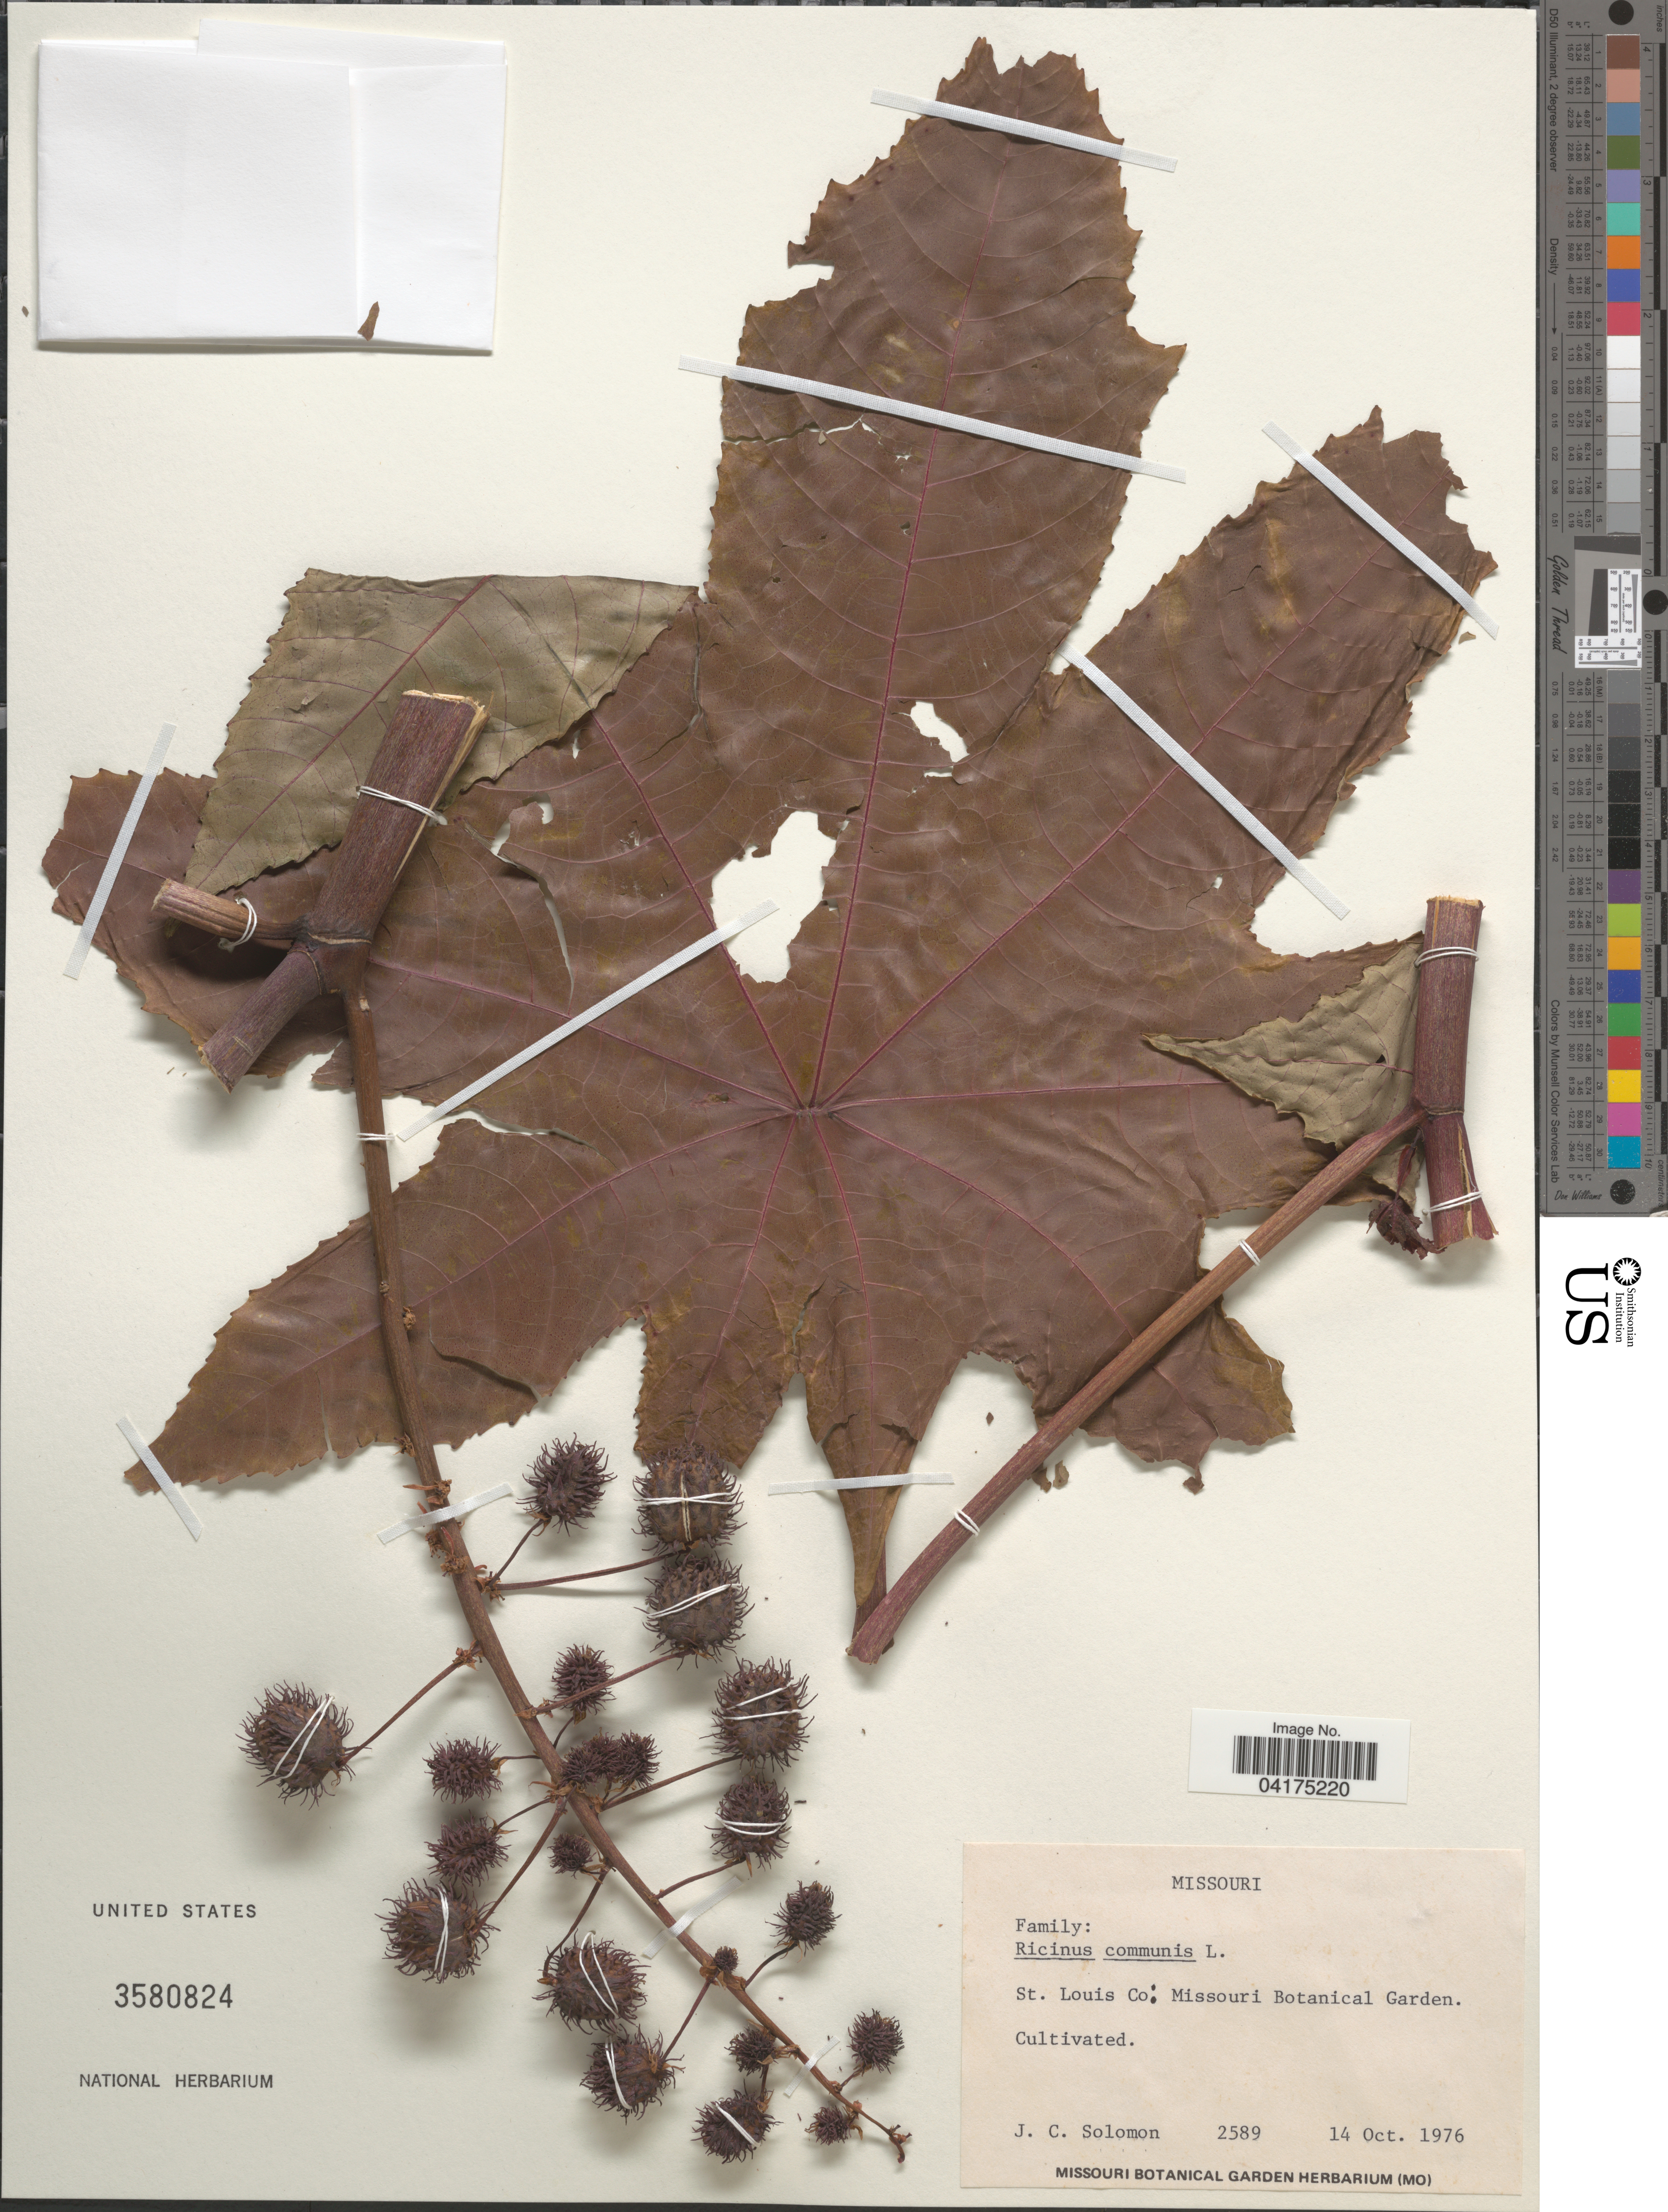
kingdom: Plantae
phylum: Tracheophyta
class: Magnoliopsida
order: Malpighiales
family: Euphorbiaceae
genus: Ricinus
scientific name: Ricinus communis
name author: L.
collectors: J. C. Solomon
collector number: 2589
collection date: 1976-10-14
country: United States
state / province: Missouri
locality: St. Louis Co: Missouri Botanical Garden.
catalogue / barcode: US 3580824